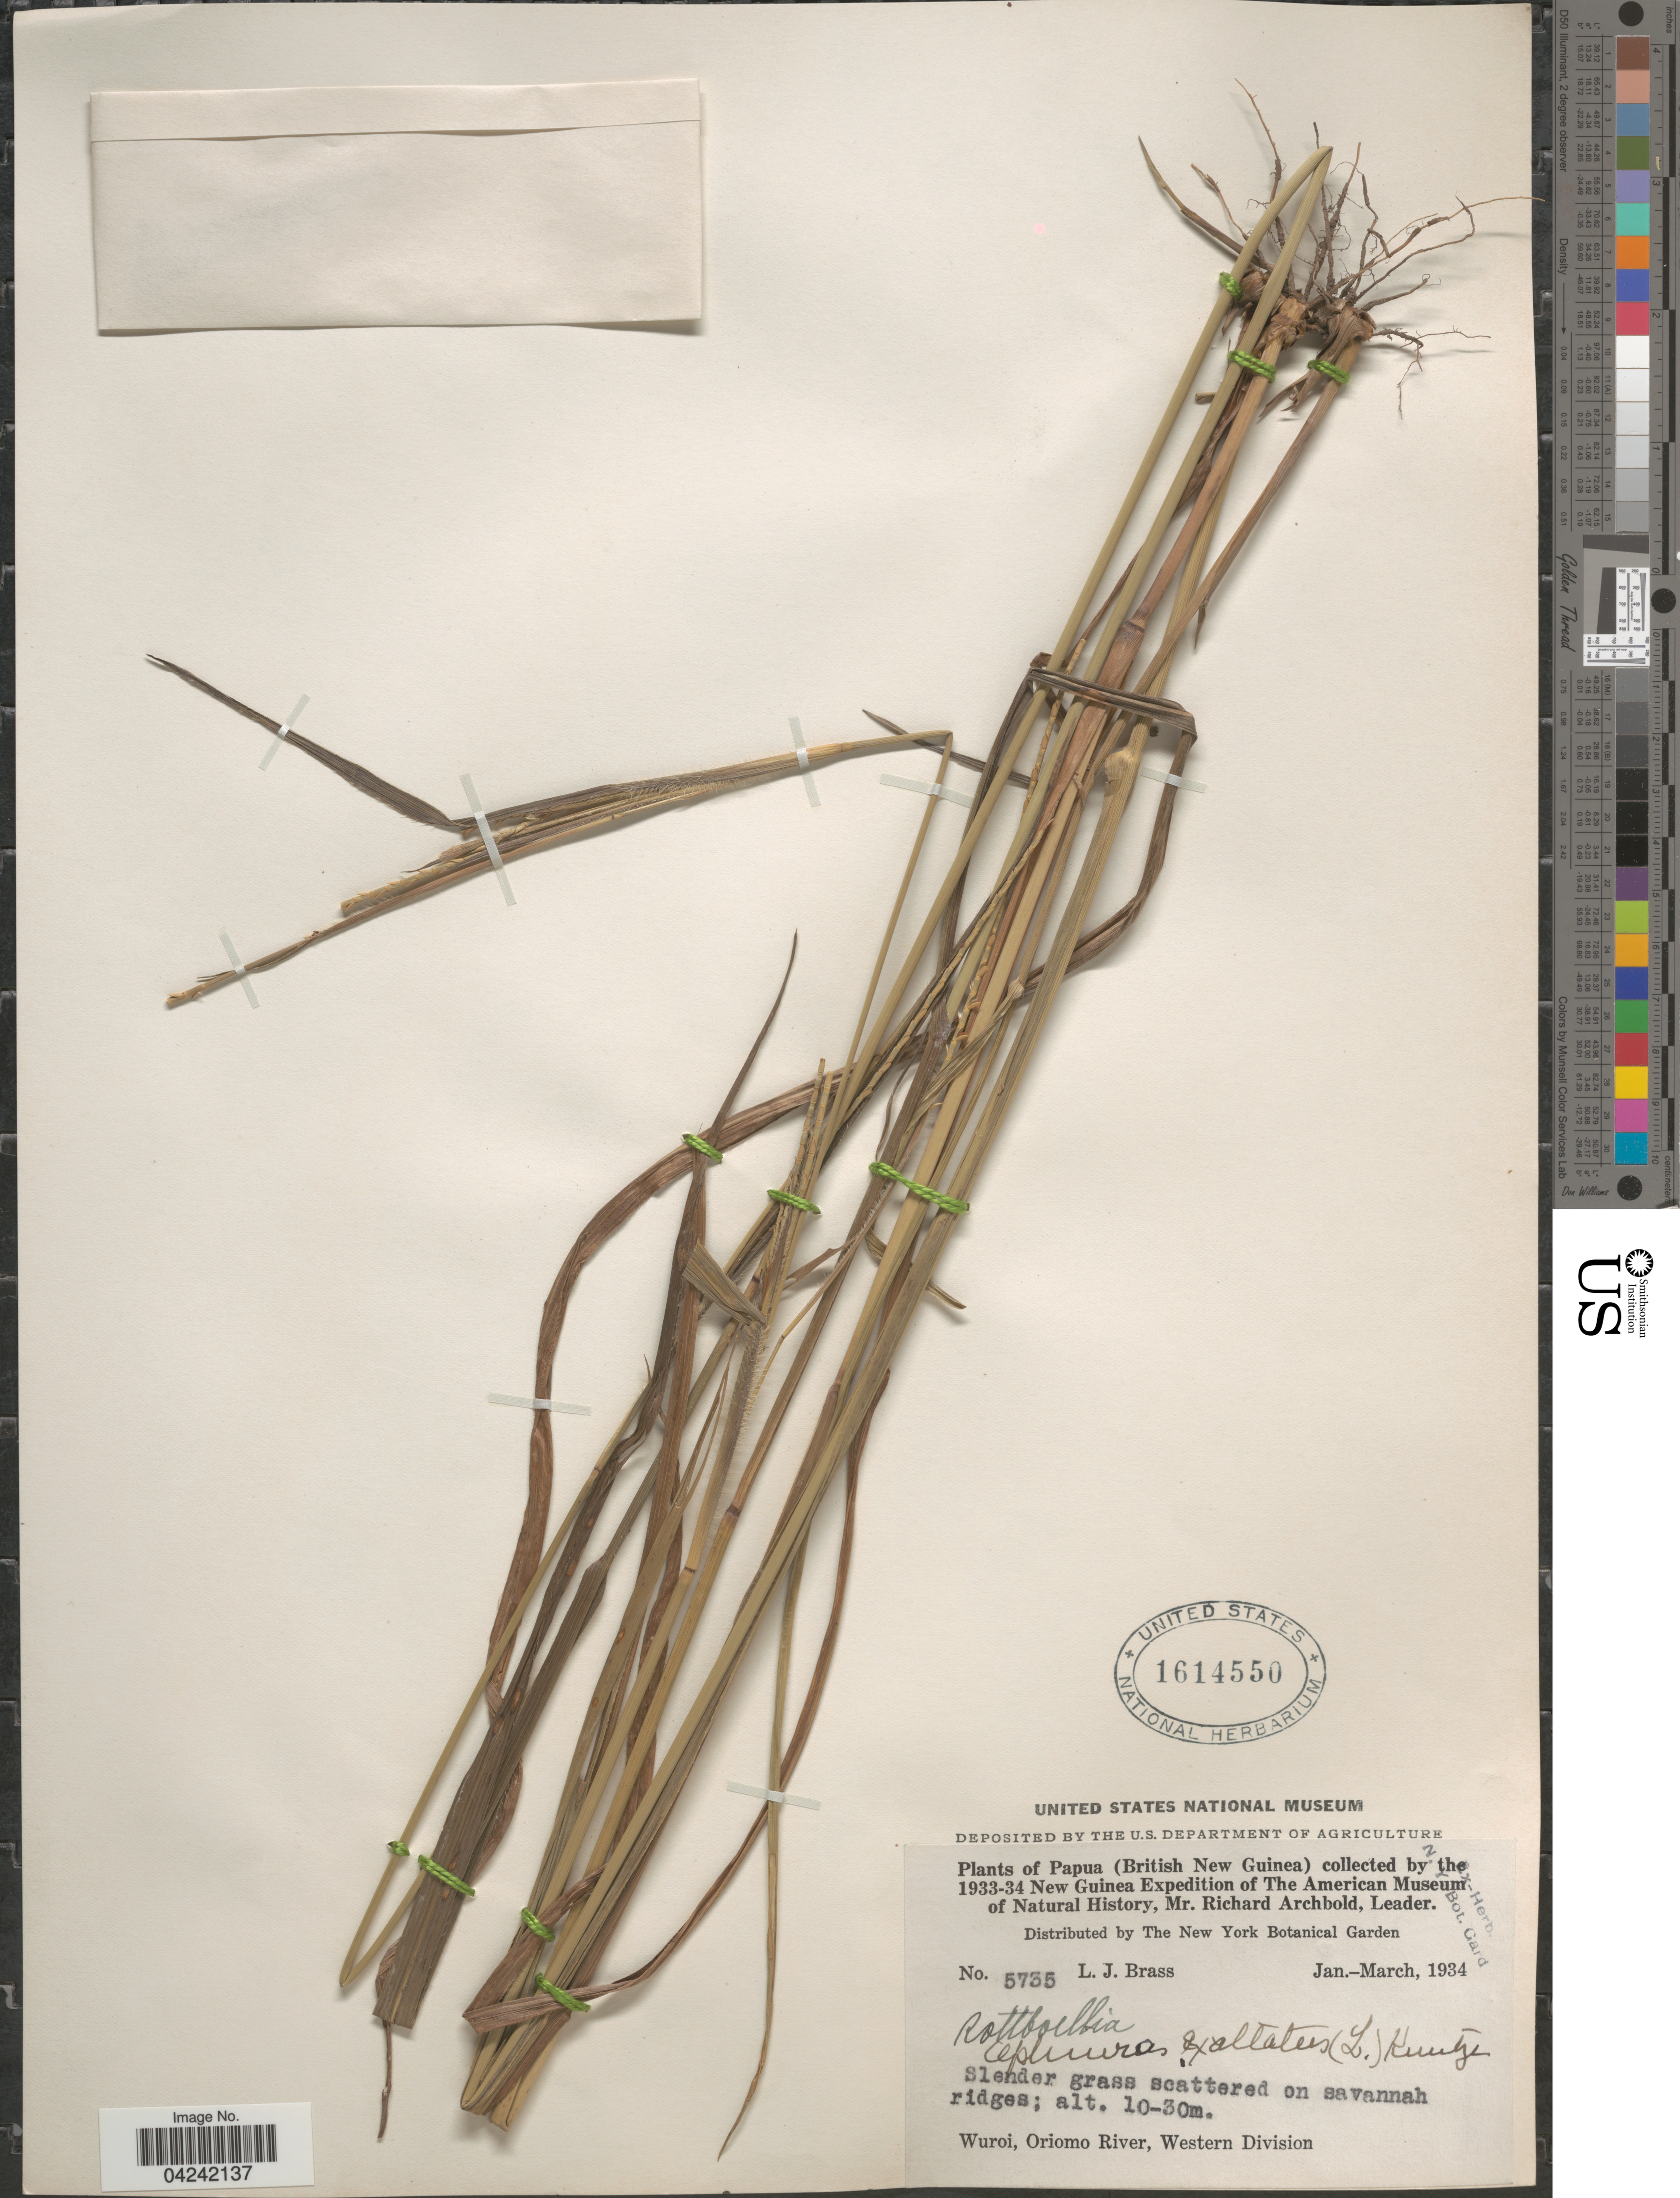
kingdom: Plantae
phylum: Tracheophyta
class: Liliopsida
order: Poales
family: Poaceae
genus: Ophiuros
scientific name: Ophiuros sp.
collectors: L. J. Brass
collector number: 5735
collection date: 1934-01/1934-03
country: Papua New Guinea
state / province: Manus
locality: Papua (British New Guinea). The 1933-34 New Guinea Expedition of The American Museum of Natural History. Wuroi, Oriomo River, Western Division.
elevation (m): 10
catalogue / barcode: US 1614550